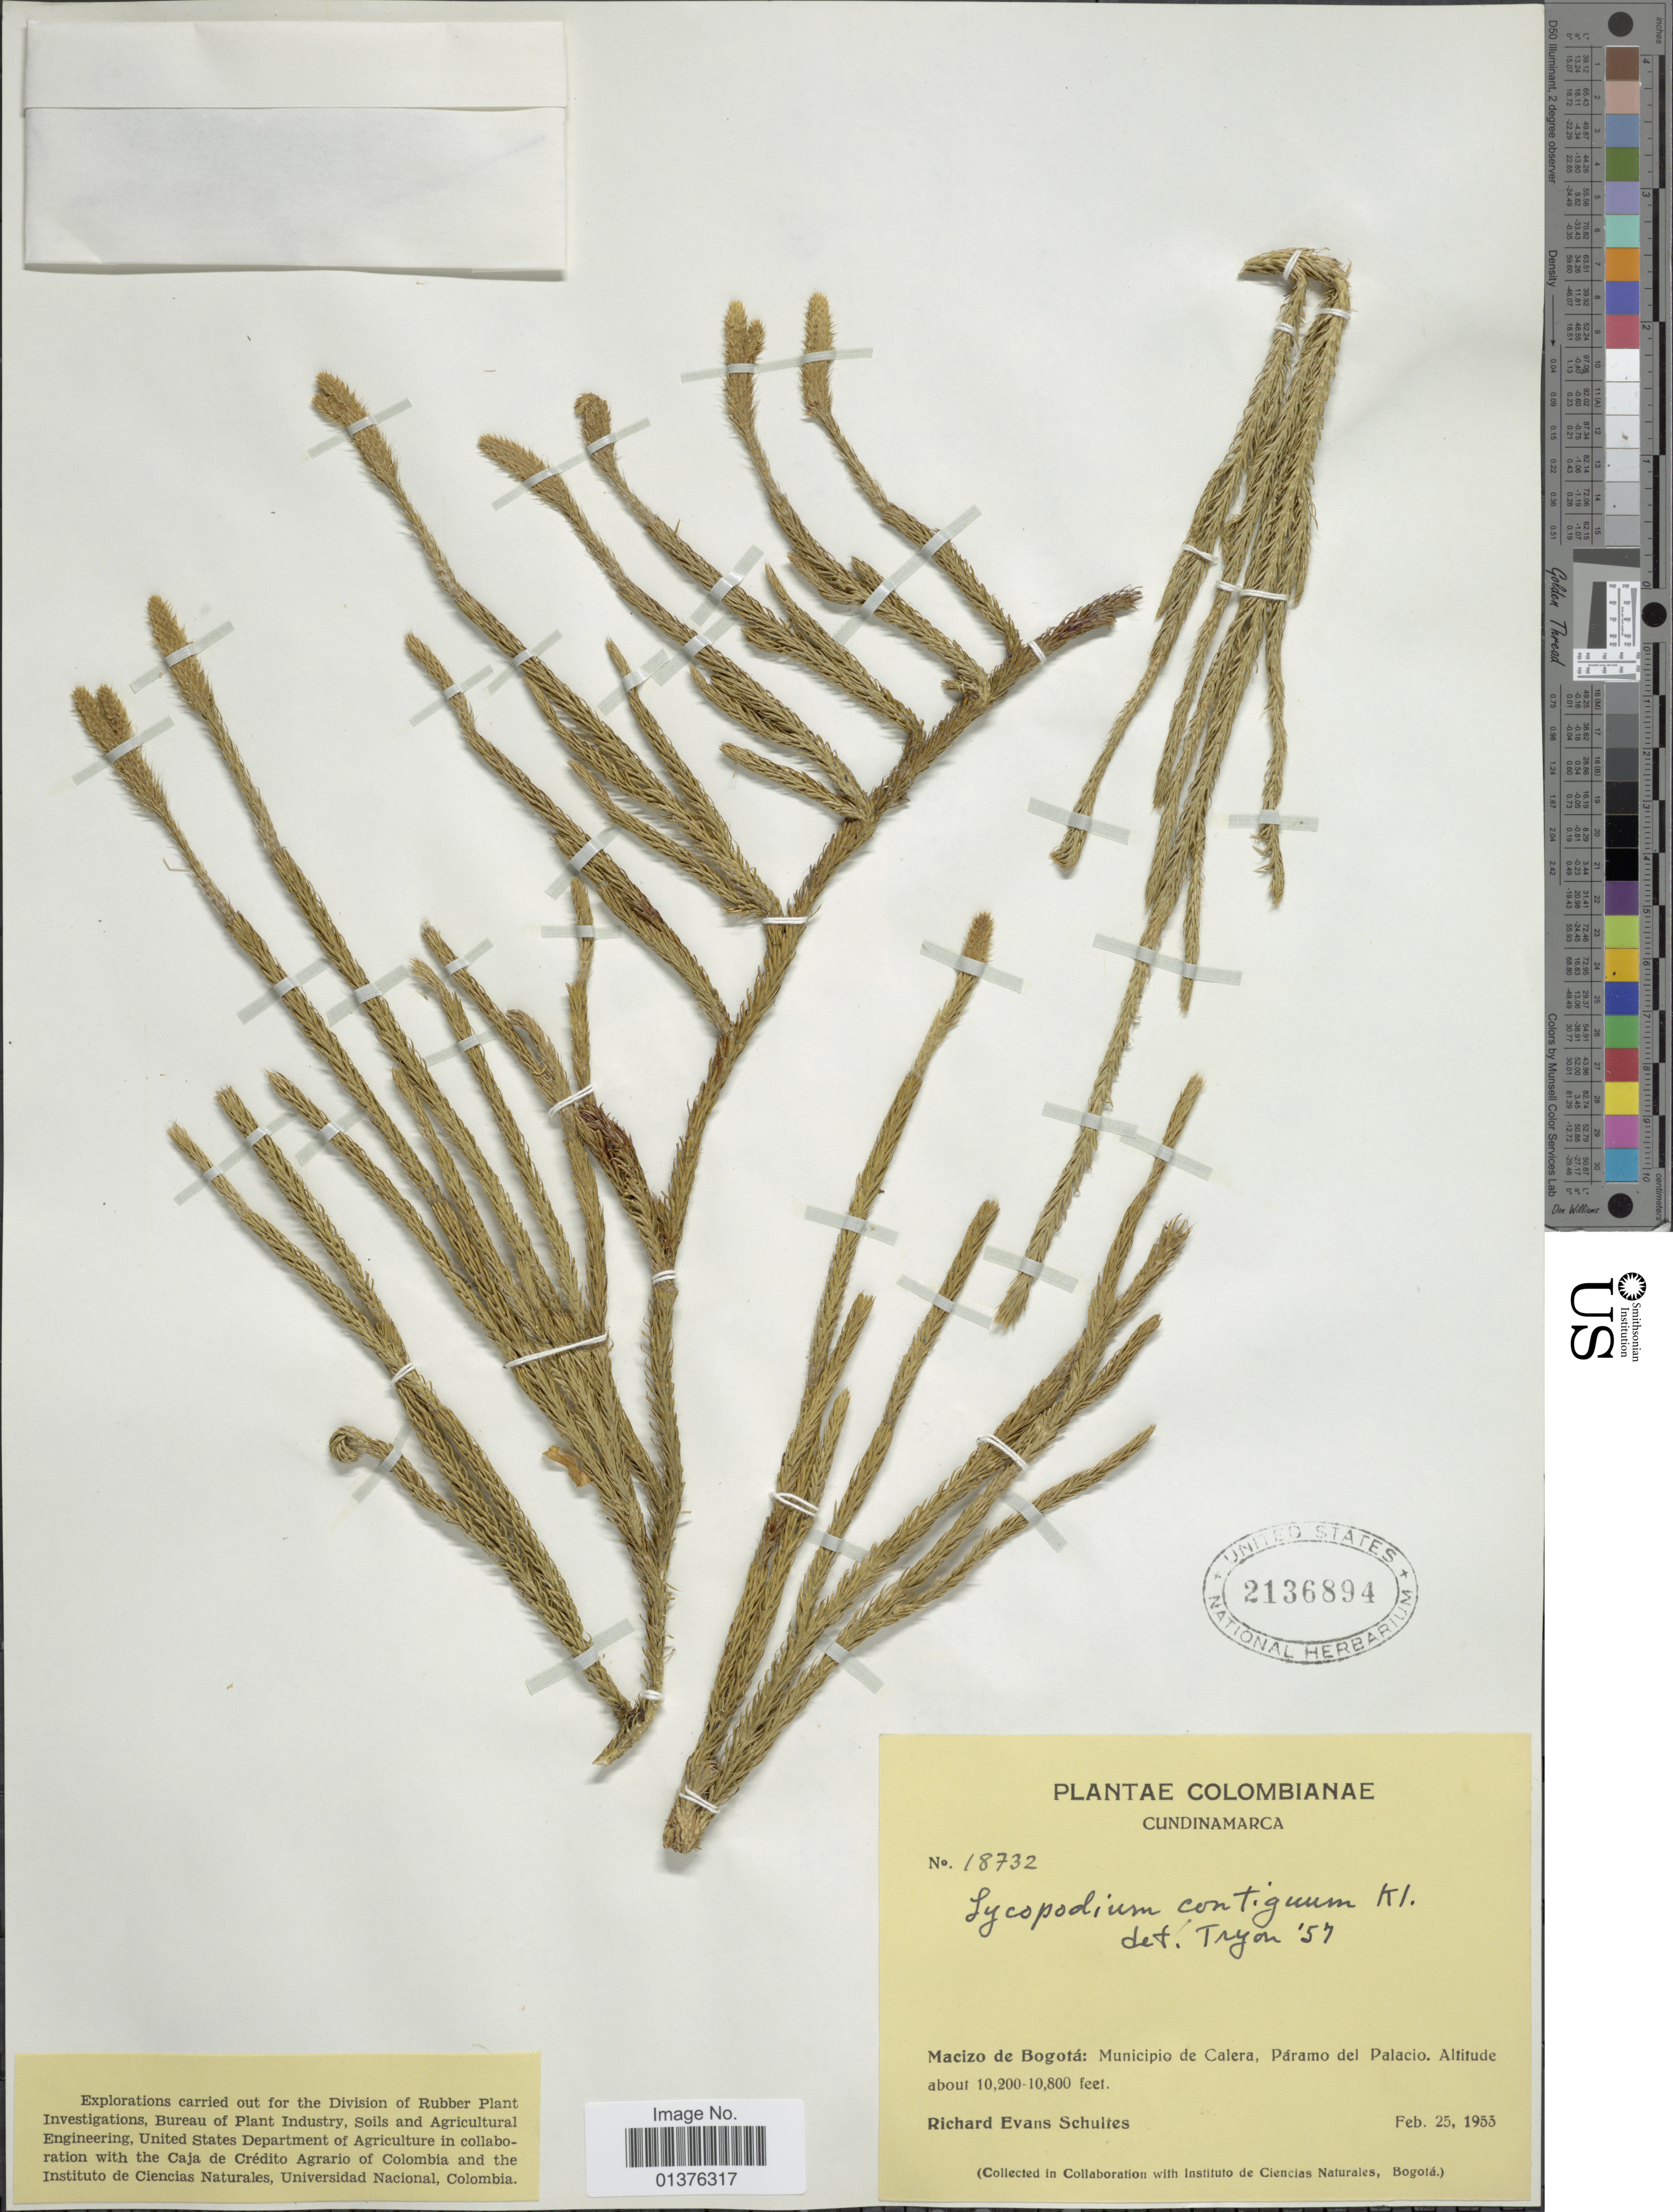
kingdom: Plantae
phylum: Tracheophyta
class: Lycopodiopsida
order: Lycopodiales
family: Lycopodiaceae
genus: Lycopodium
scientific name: Lycopodium clavatum subsp. contiguum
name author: (Klotzsch) B. Øllg.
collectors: R. E. Schultes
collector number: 18732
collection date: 1955-02-25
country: Colombia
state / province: Cundinamarca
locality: Macizo de Bogotá: Municipio de Calera, Páramo del Palacio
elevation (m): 3109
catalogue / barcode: US 2136894